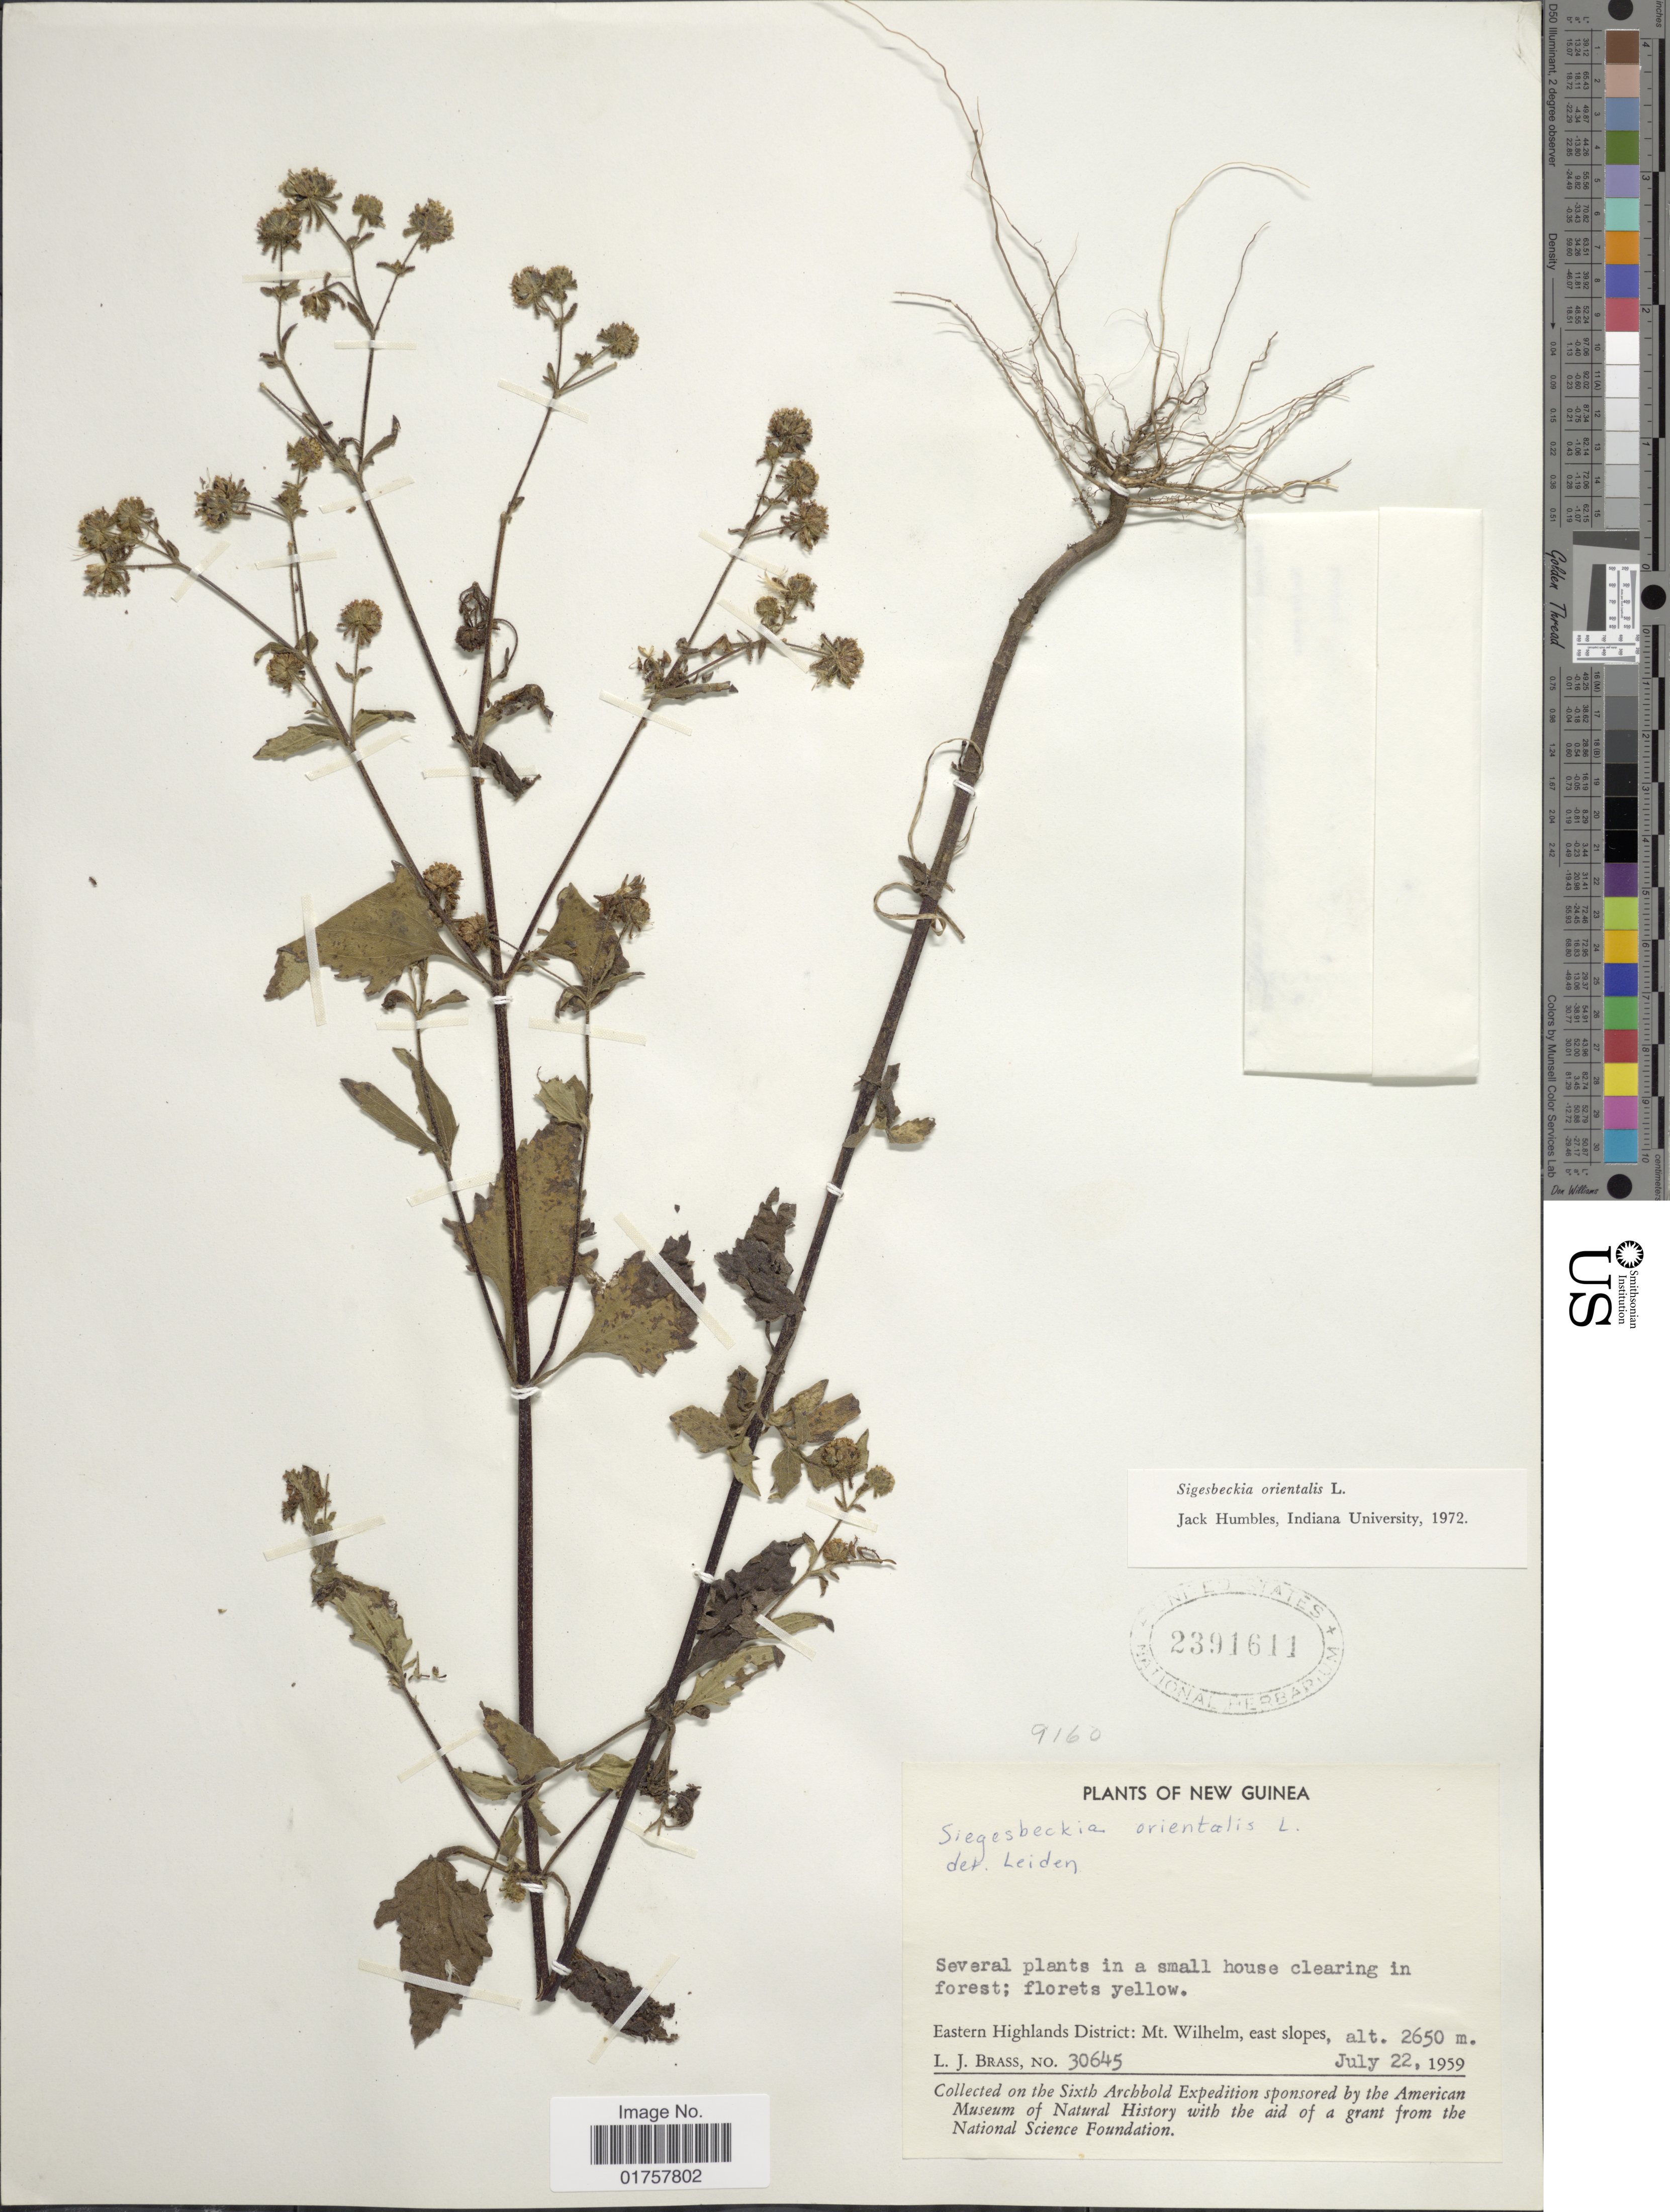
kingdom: Plantae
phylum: Tracheophyta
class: Magnoliopsida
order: Asterales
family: Asteraceae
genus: Sigesbeckia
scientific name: Sigesbeckia orientalis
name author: L.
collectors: L. J. Brass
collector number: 30645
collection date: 1959-07-22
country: Papua New Guinea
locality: New Guinea, Eastern Highlands District: Mt. Wilhelm, east slopes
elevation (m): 2650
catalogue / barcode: US 2391611